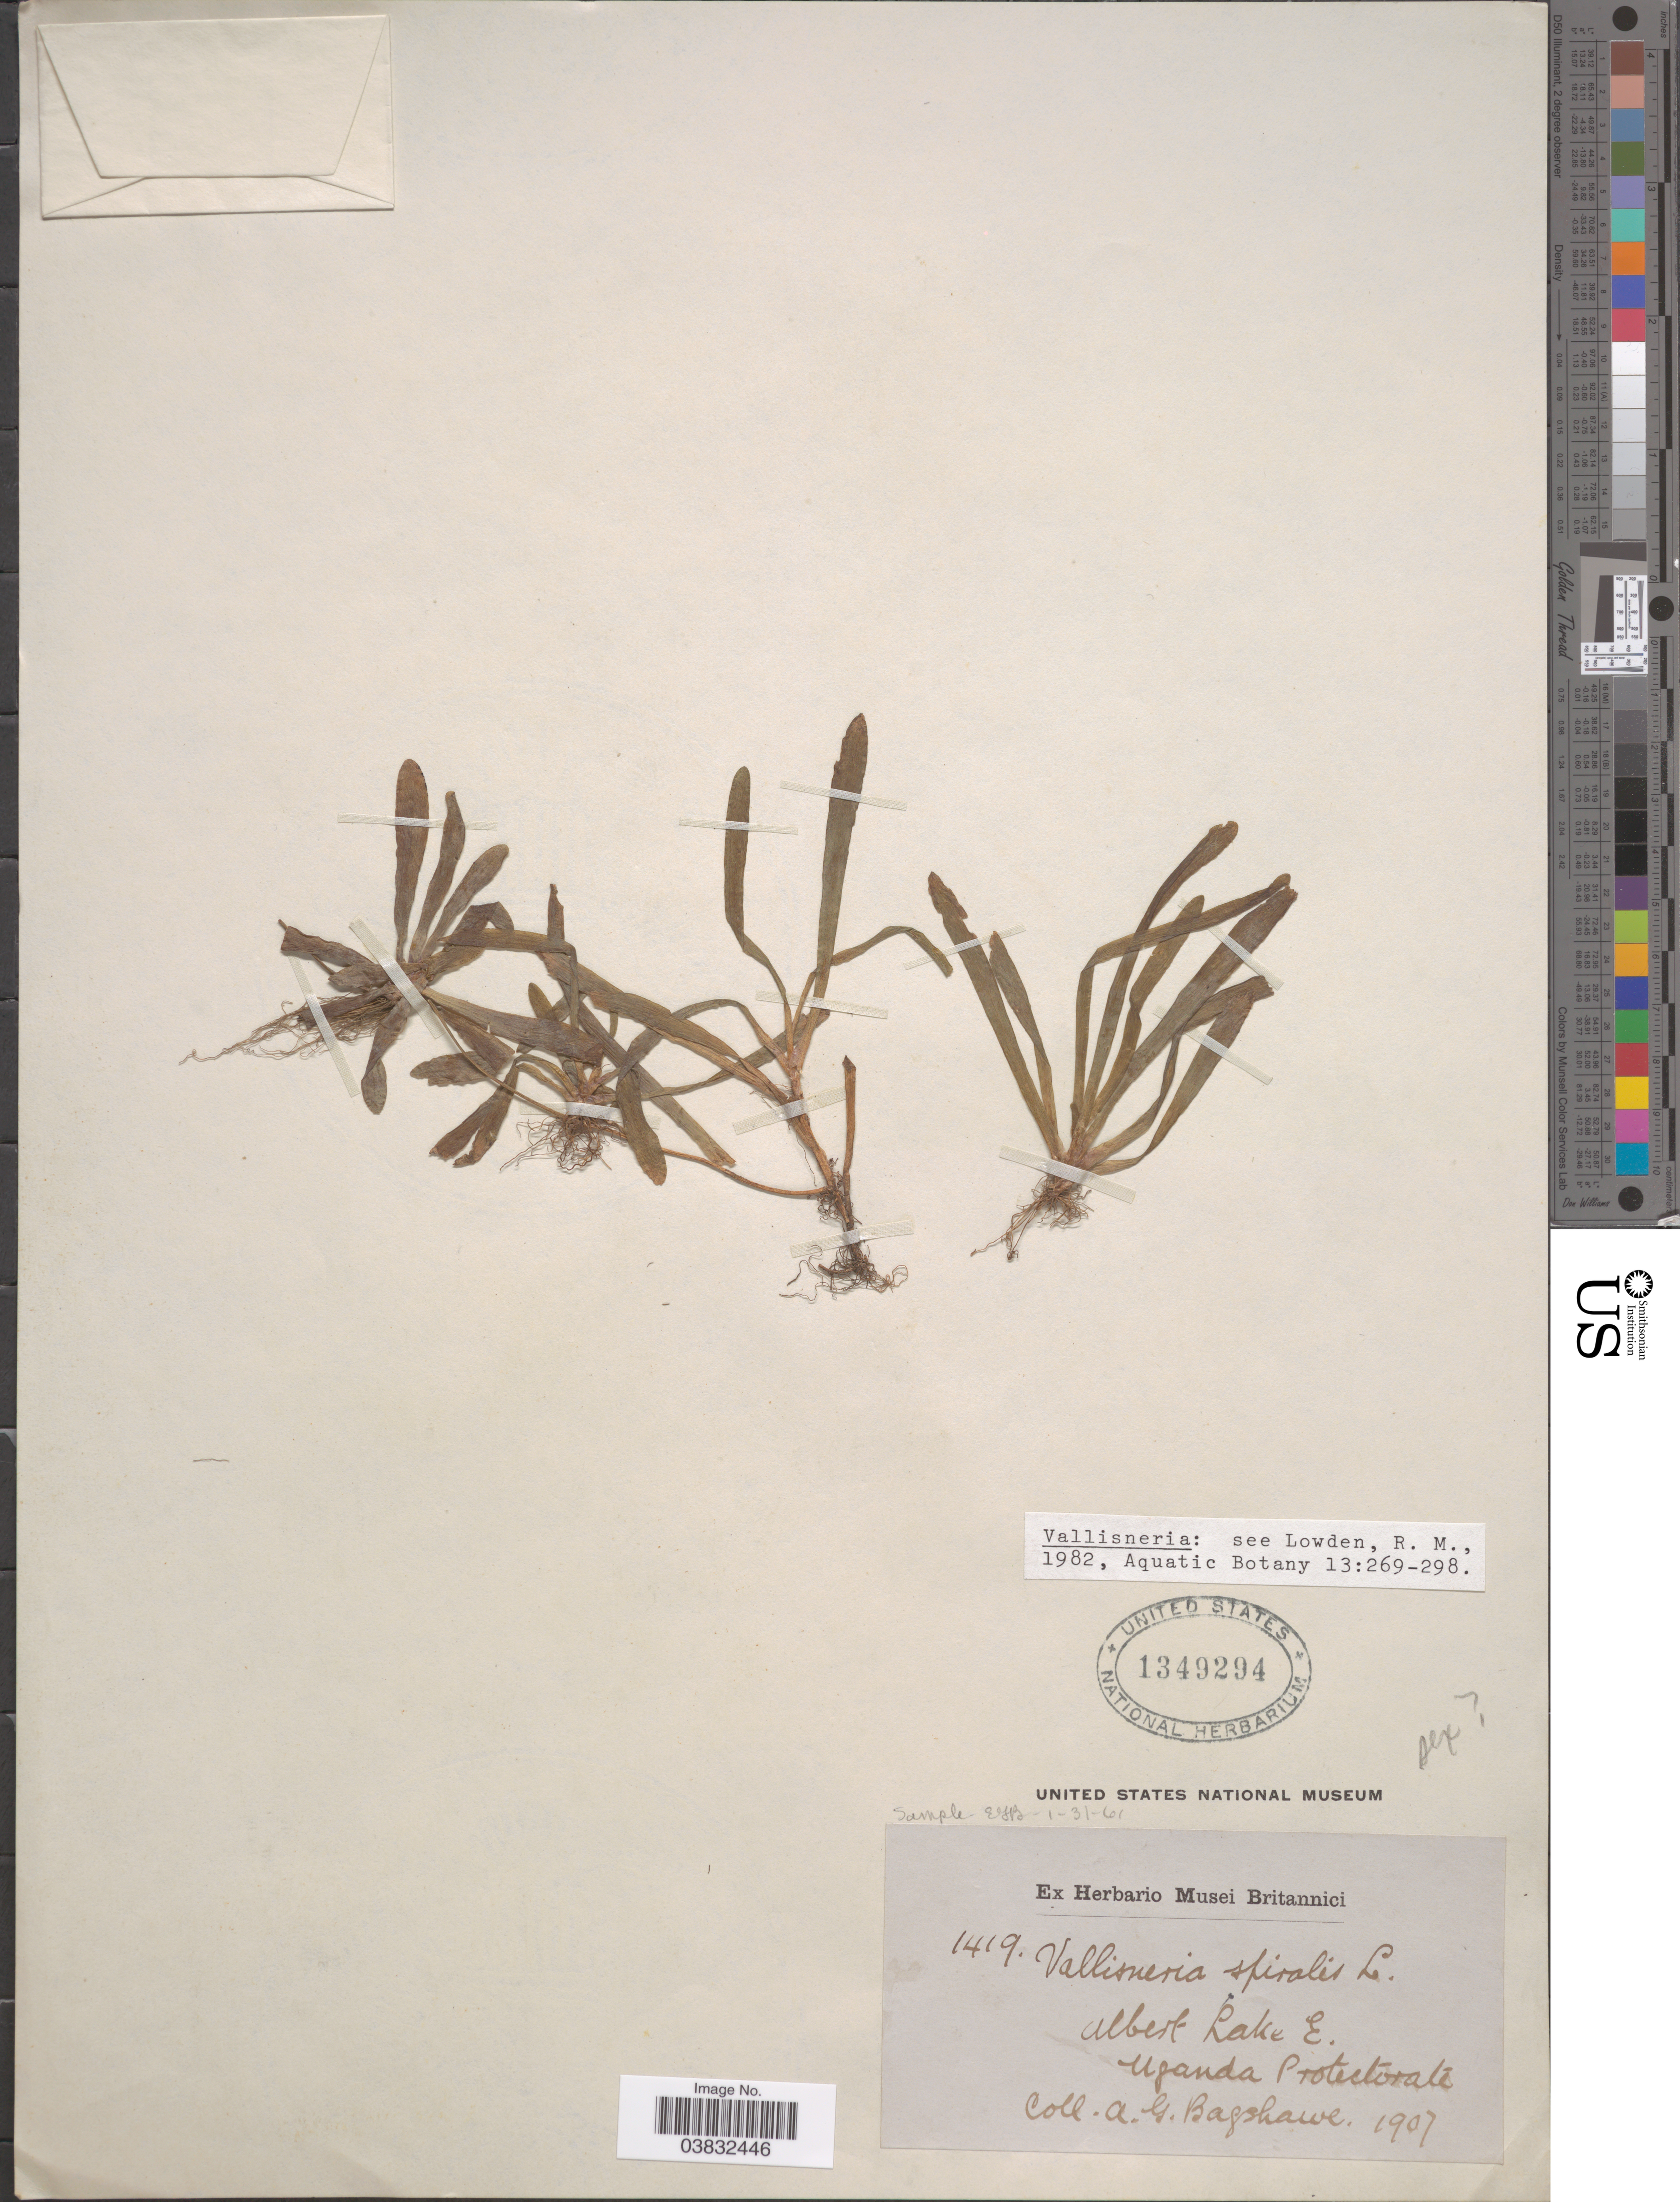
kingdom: Plantae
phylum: Tracheophyta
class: Liliopsida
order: Alismatales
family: Hydrocharitaceae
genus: Vallisneria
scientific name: Vallisneria spiralis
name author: L.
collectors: A. Bagshawe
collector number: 1419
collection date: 1907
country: Uganda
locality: Albert Lake E. Uganda Protectorate.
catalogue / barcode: US 1349294